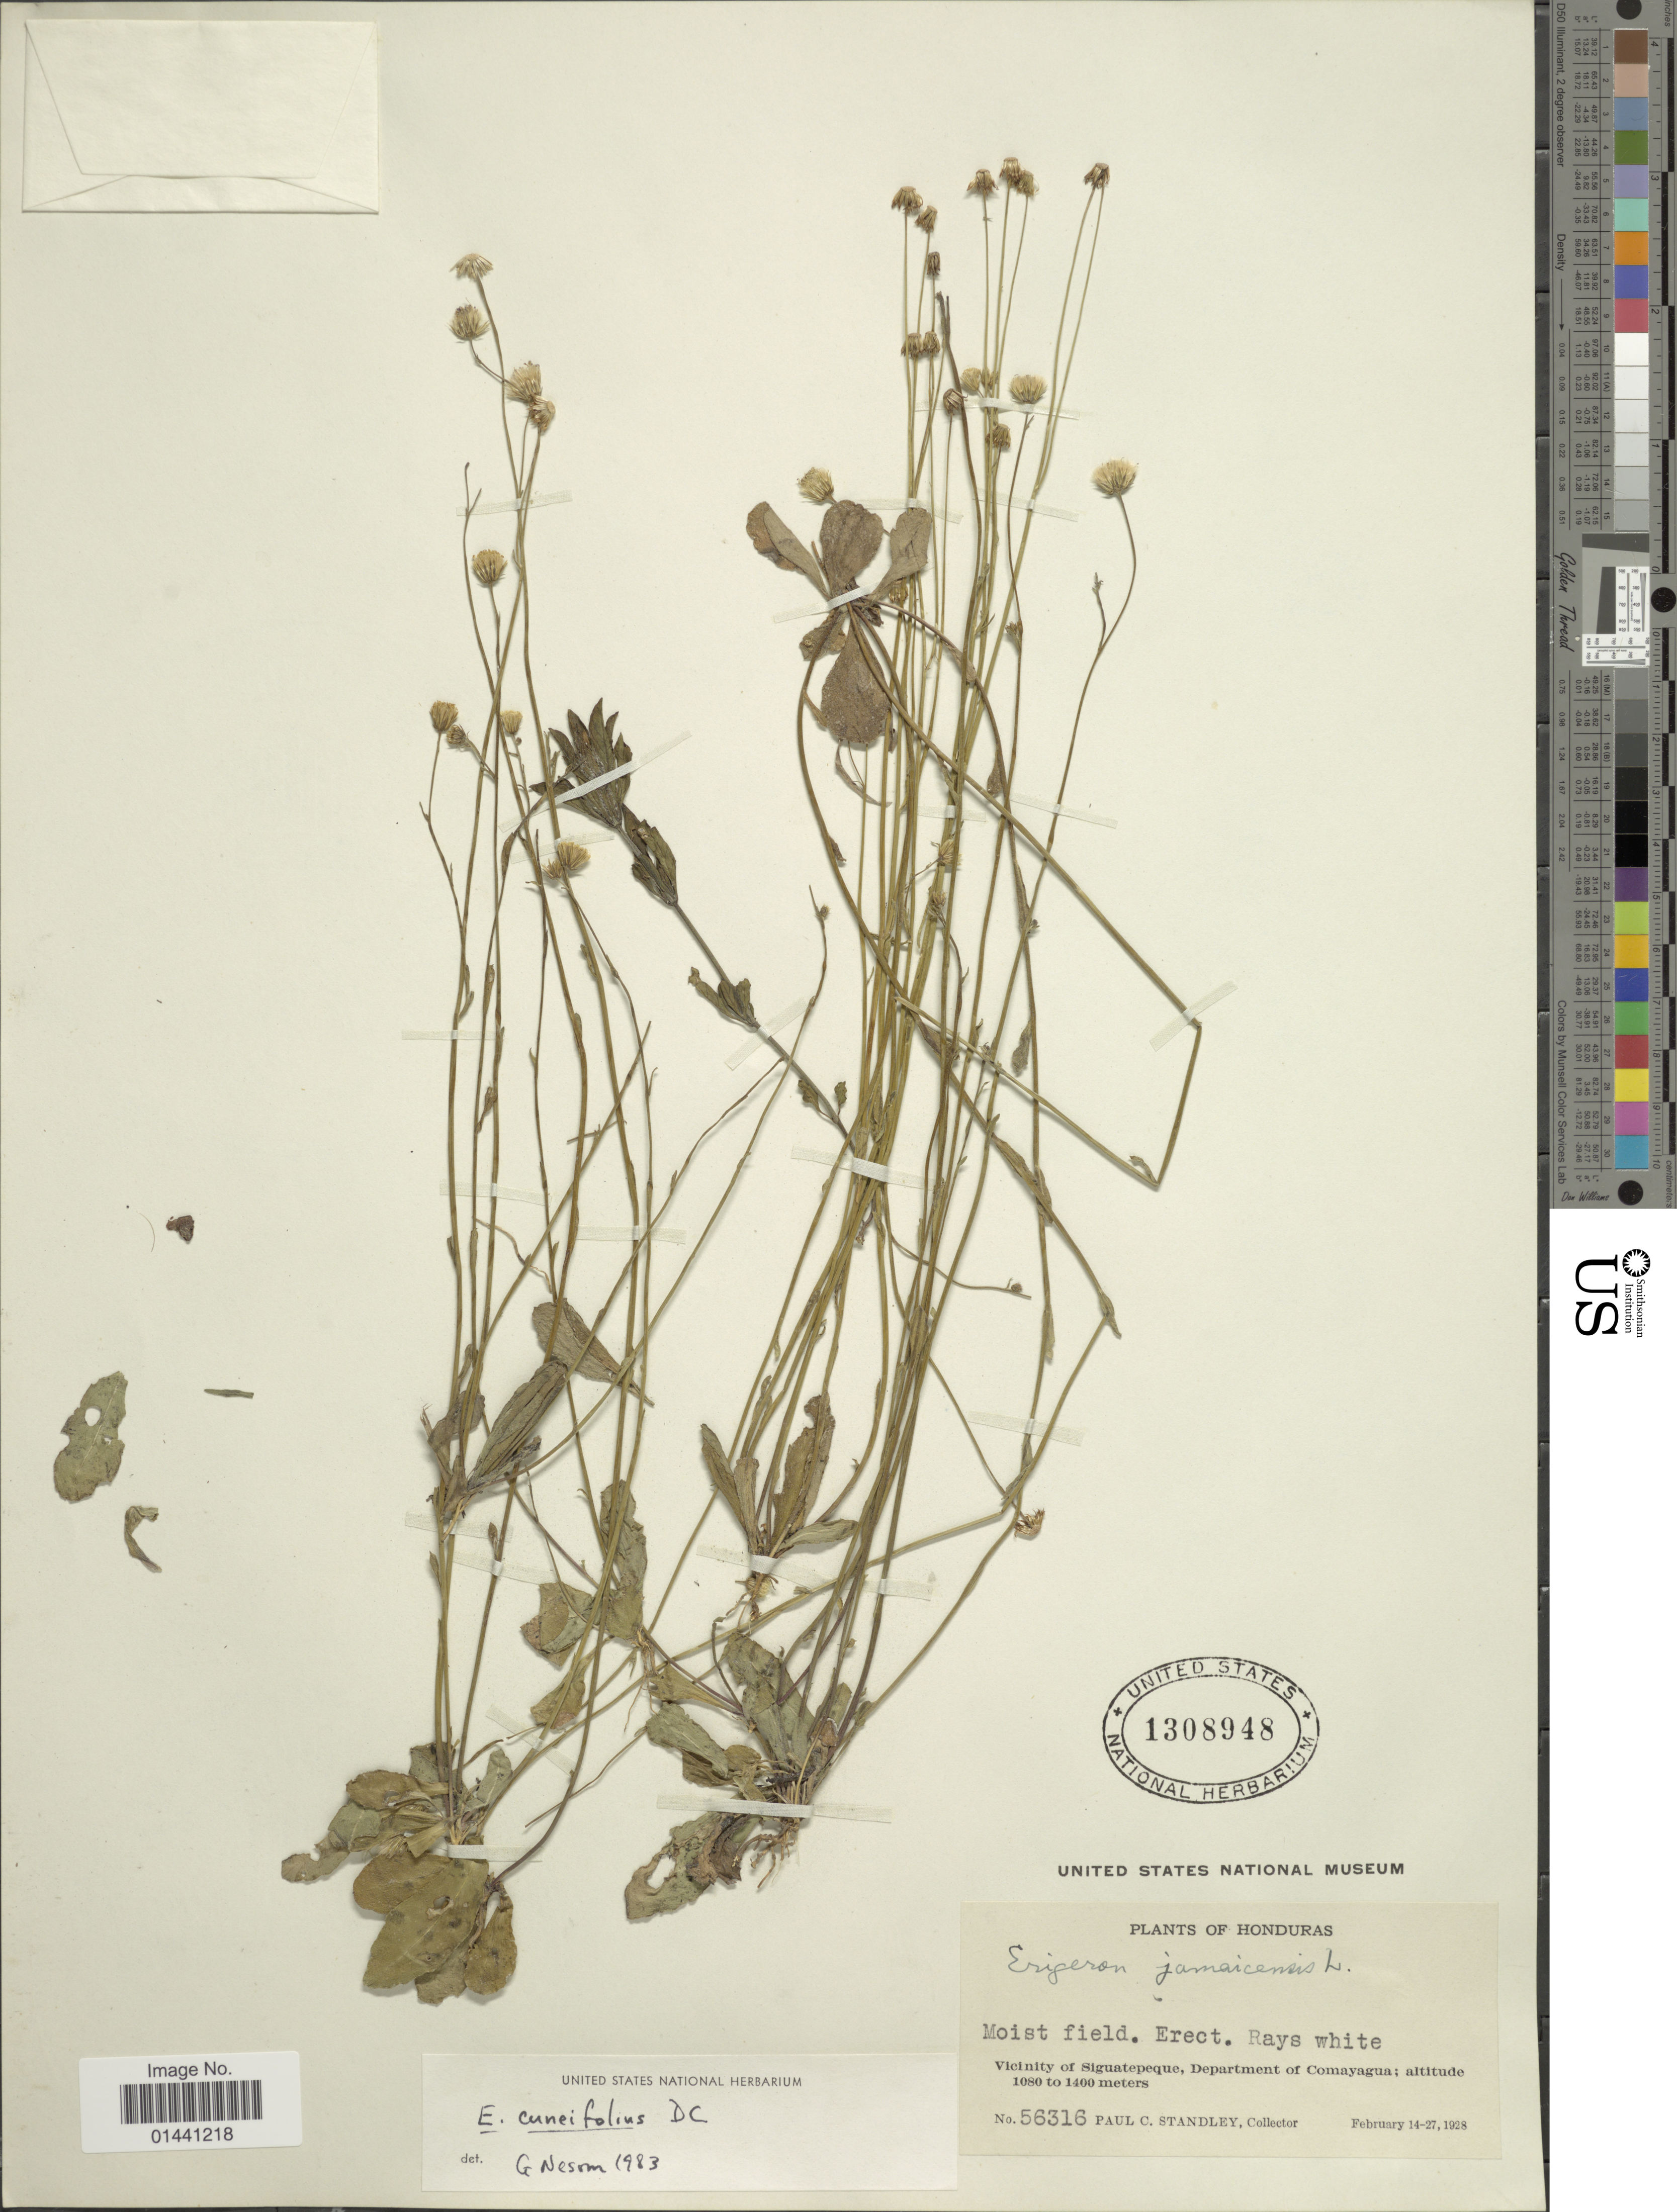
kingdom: Plantae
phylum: Tracheophyta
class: Magnoliopsida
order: Asterales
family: Asteraceae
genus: Erigeron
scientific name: Erigeron cuneifolius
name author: DC.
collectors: P. C. Standley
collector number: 56316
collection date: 1928-02-14/1928-02-27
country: Honduras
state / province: Comayagua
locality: Moist field, Vicinity of Siguatepeque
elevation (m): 1080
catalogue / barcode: US 1308947